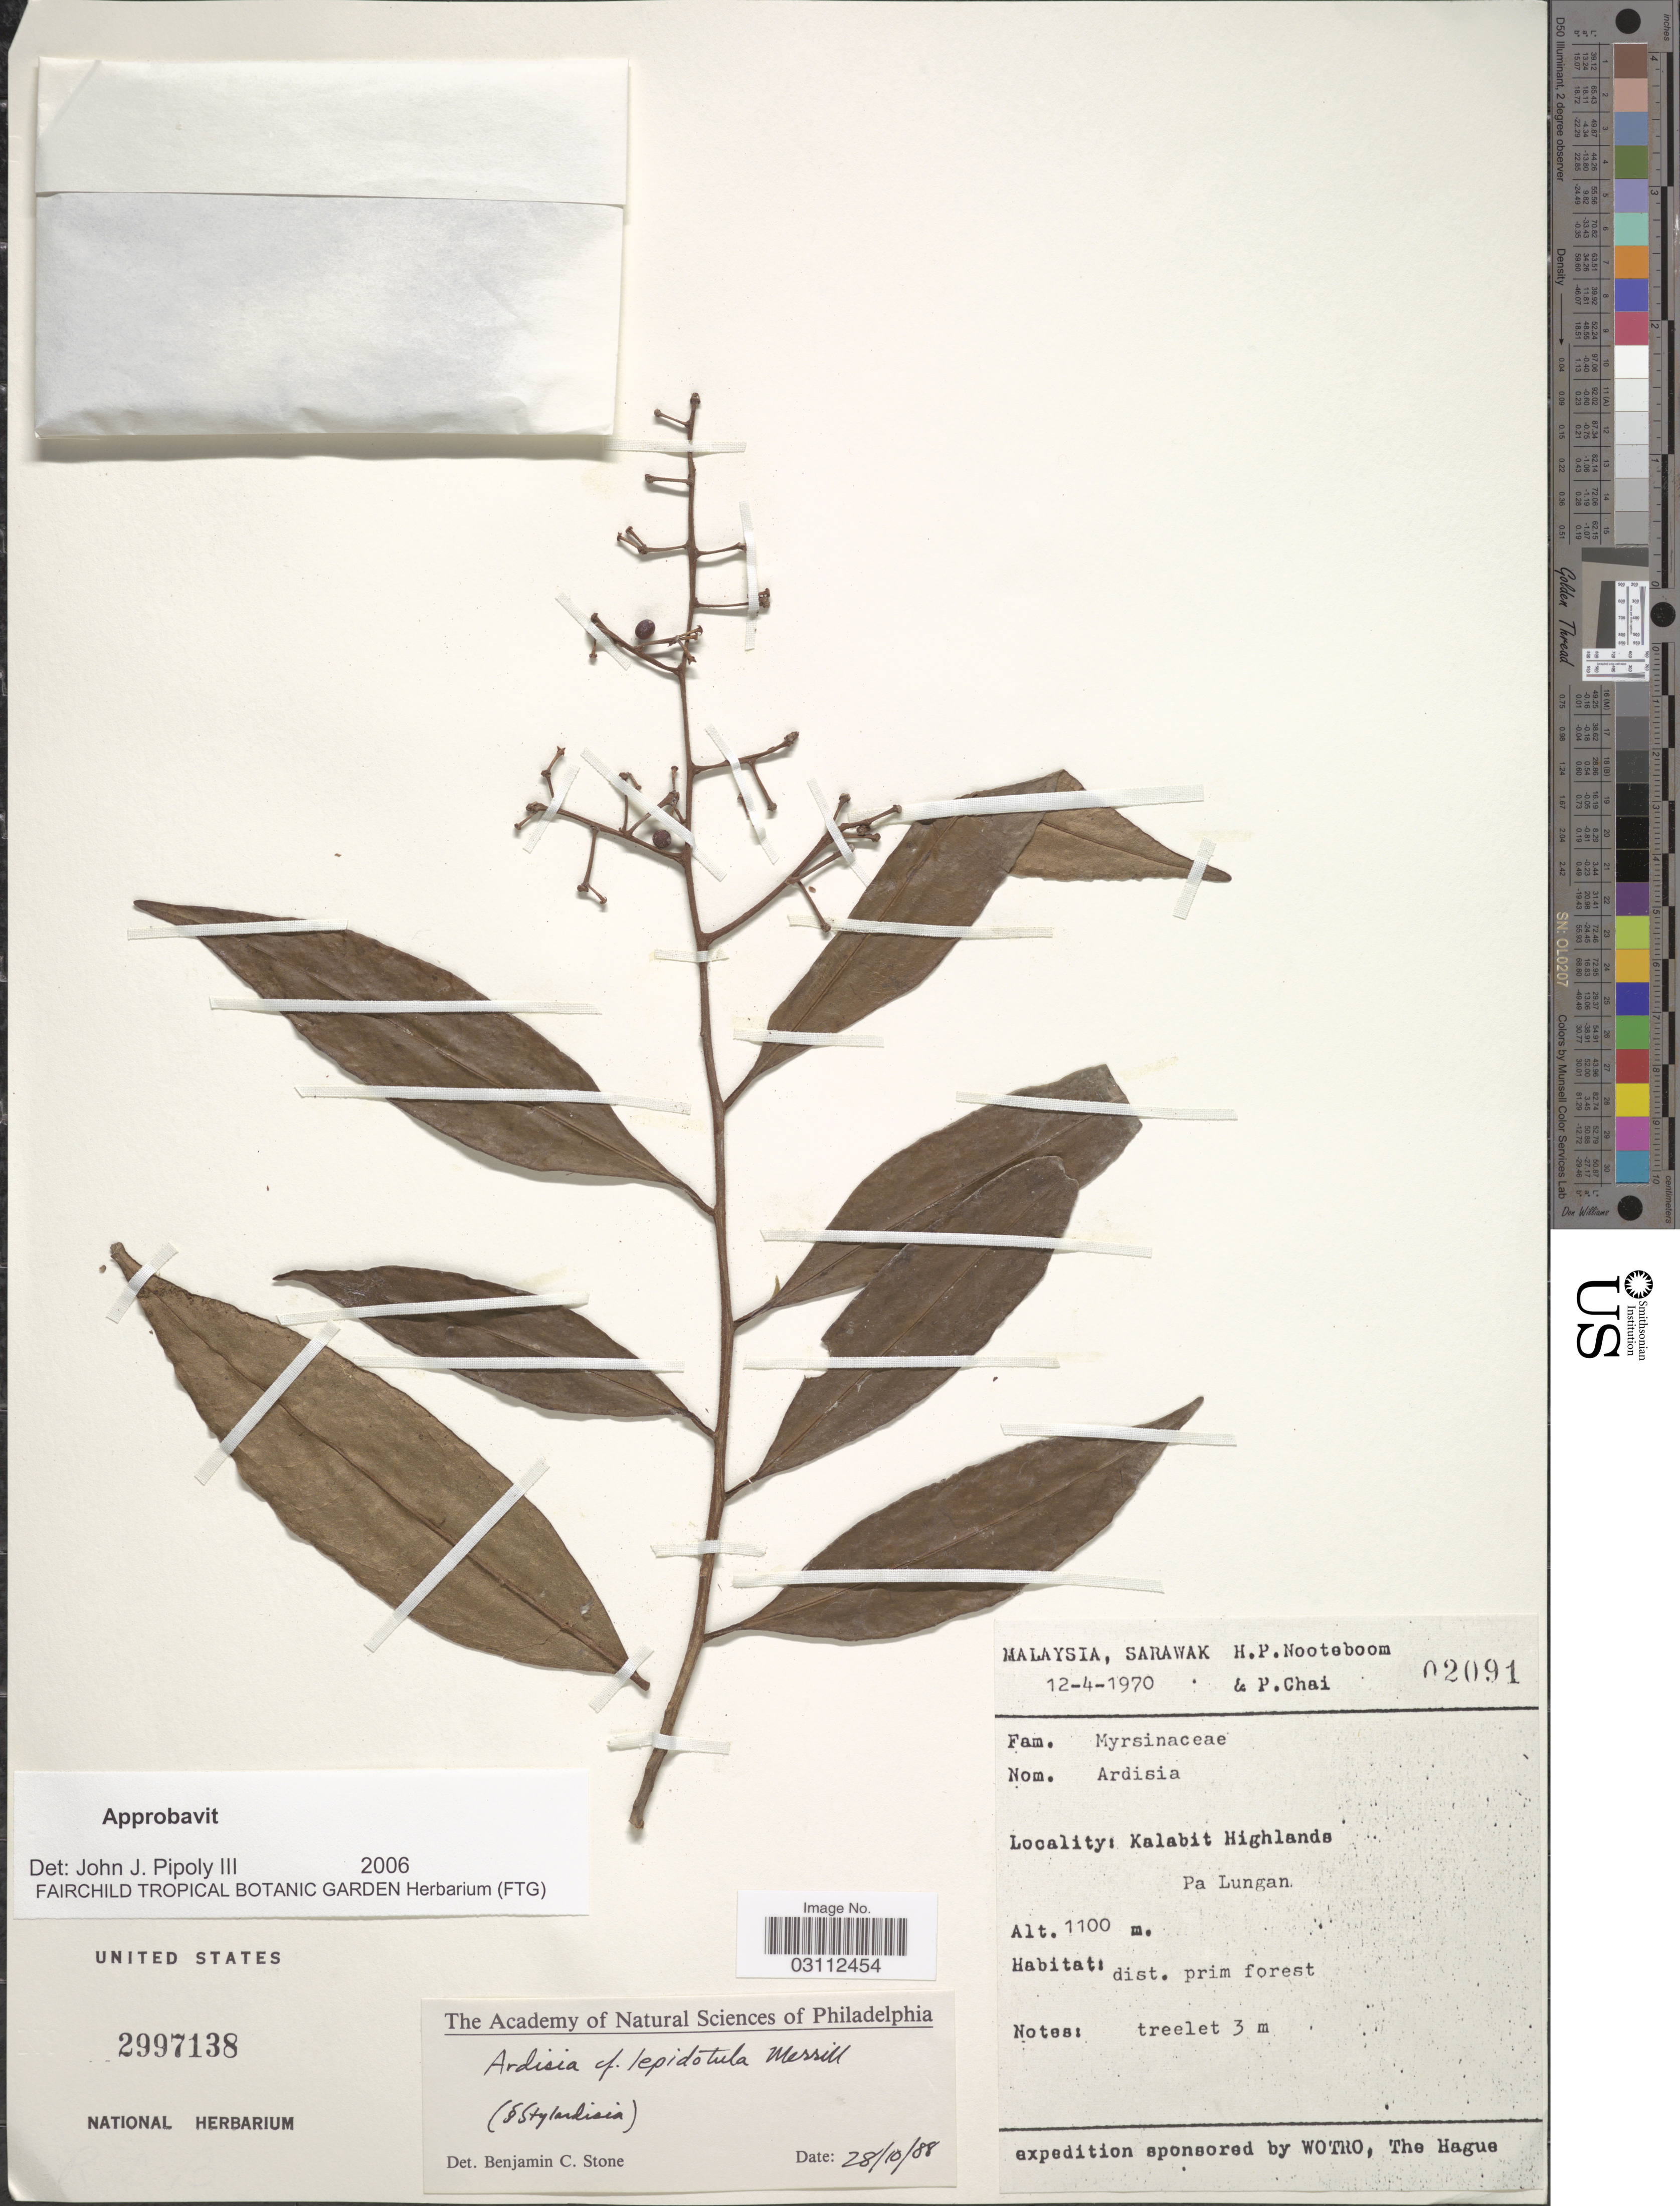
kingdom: Plantae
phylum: Tracheophyta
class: Magnoliopsida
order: Ericales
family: Primulaceae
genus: Ardisia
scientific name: Ardisia lepidotula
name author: Merr.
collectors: H. P. Nooteboom & P. Chai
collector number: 02091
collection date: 1970-04-12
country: Malaysia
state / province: Sarawak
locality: Kalabit Highlands. Pa Lungan.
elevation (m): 1100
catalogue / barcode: US 2997138